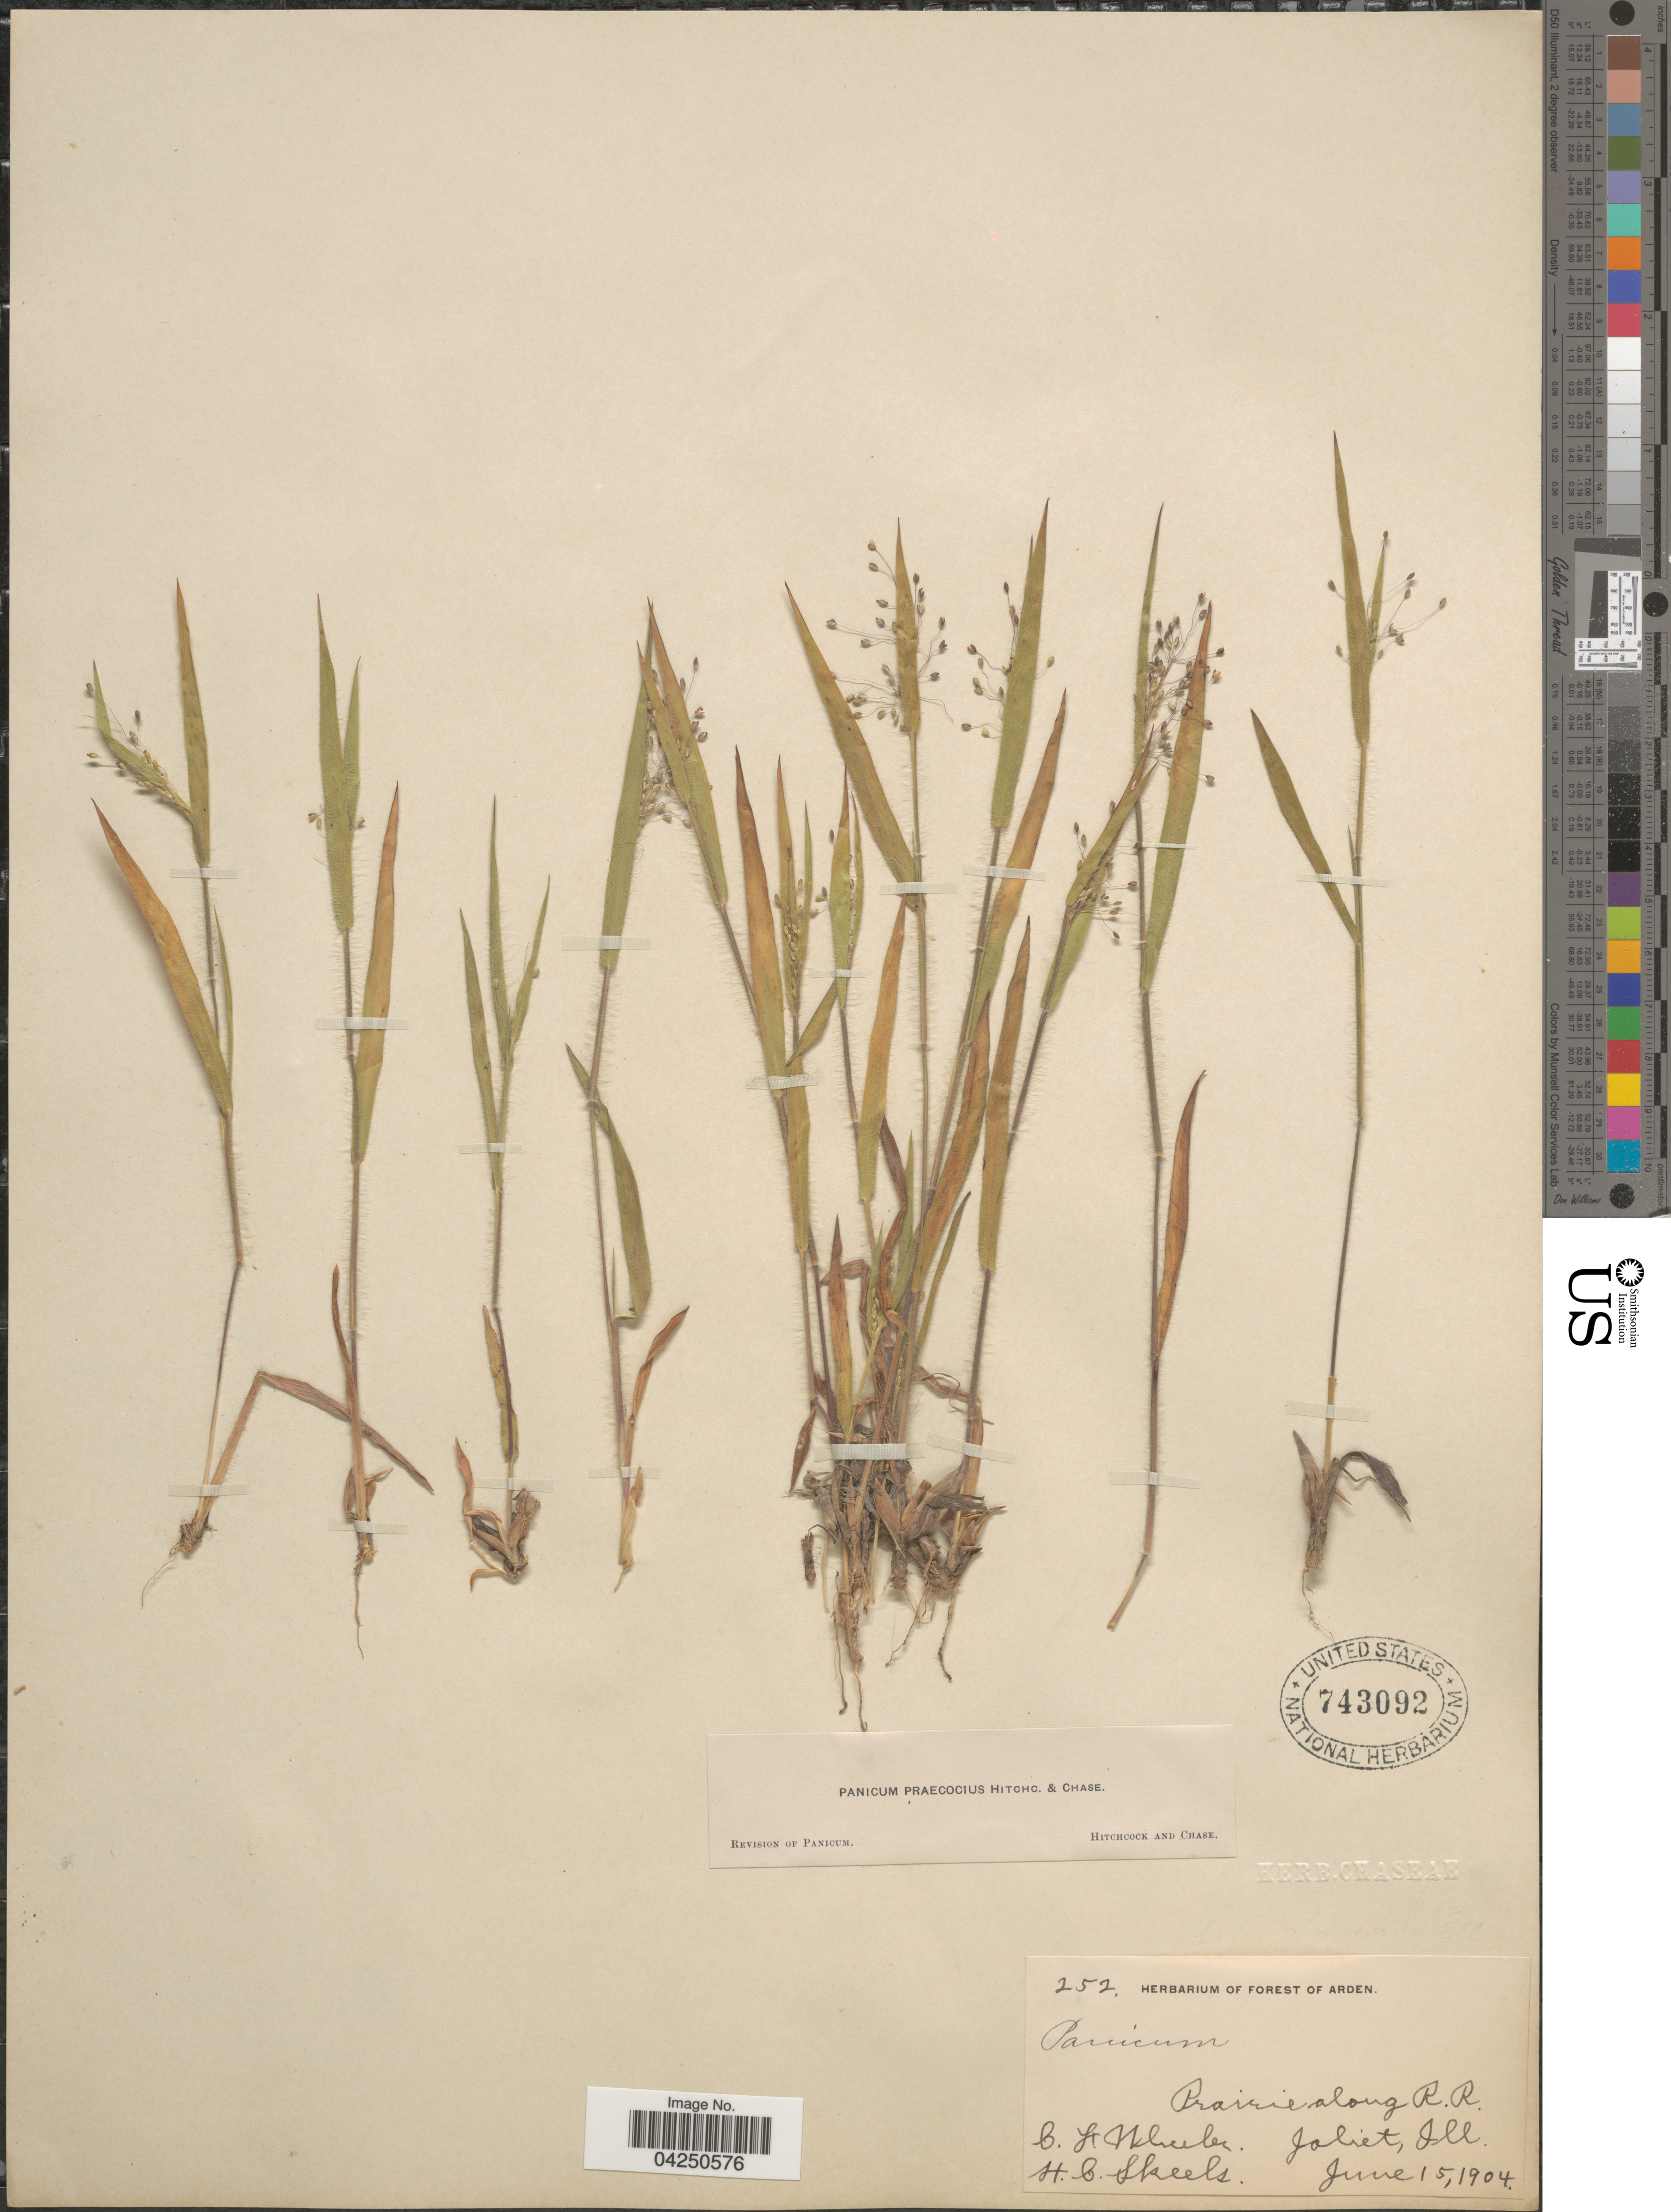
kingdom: Plantae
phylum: Tracheophyta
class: Liliopsida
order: Poales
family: Poaceae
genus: Dichanthelium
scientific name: Dichanthelium acuminatum var. acuminatum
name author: (Sw.) Gould & C.A. Clark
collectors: C. Wheeler & H. Skeels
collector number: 252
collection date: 1904-06-15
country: United States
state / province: Illinois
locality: Prairie along R.R. Joliet.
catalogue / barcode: US 743092